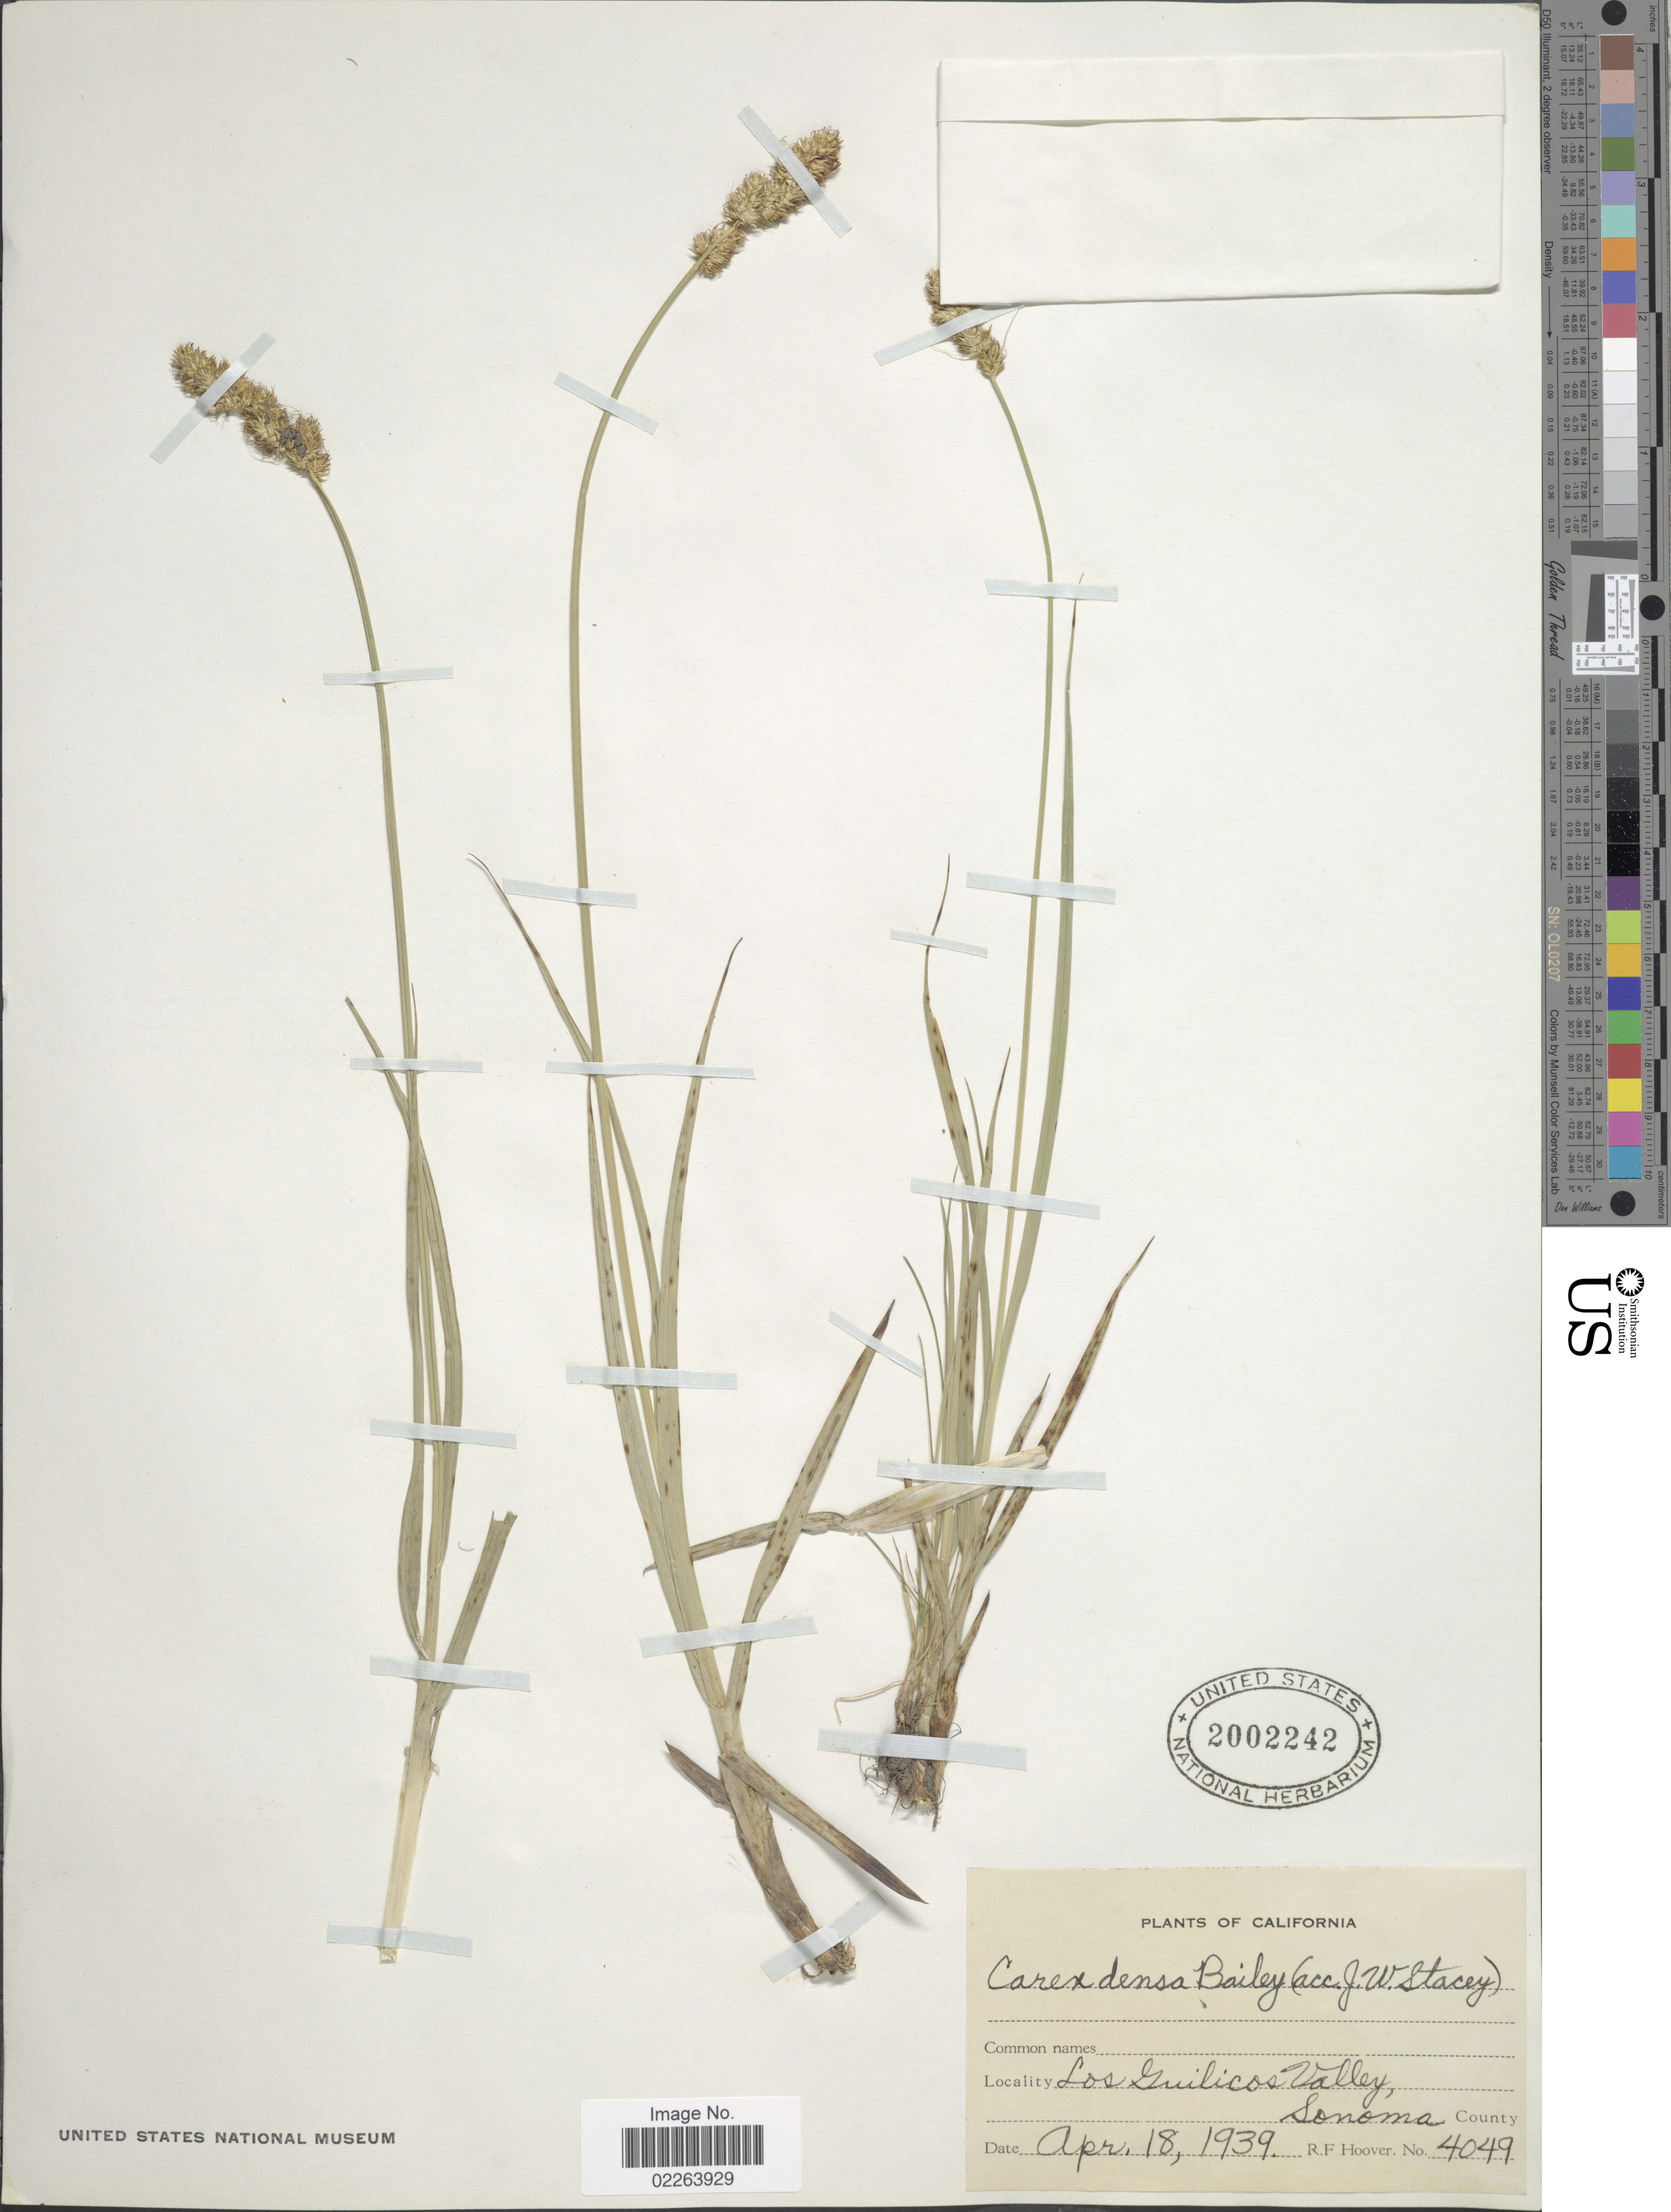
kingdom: Plantae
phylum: Tracheophyta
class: Liliopsida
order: Poales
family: Cyperaceae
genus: Carex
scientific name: Carex densa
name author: (L.H. Bailey) L.H. Bailey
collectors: R. F. Hoover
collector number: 4049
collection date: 1939-04-18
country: United States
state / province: California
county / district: Sonoma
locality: Los Guilicos Valley, Sonoma County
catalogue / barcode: US 2002242